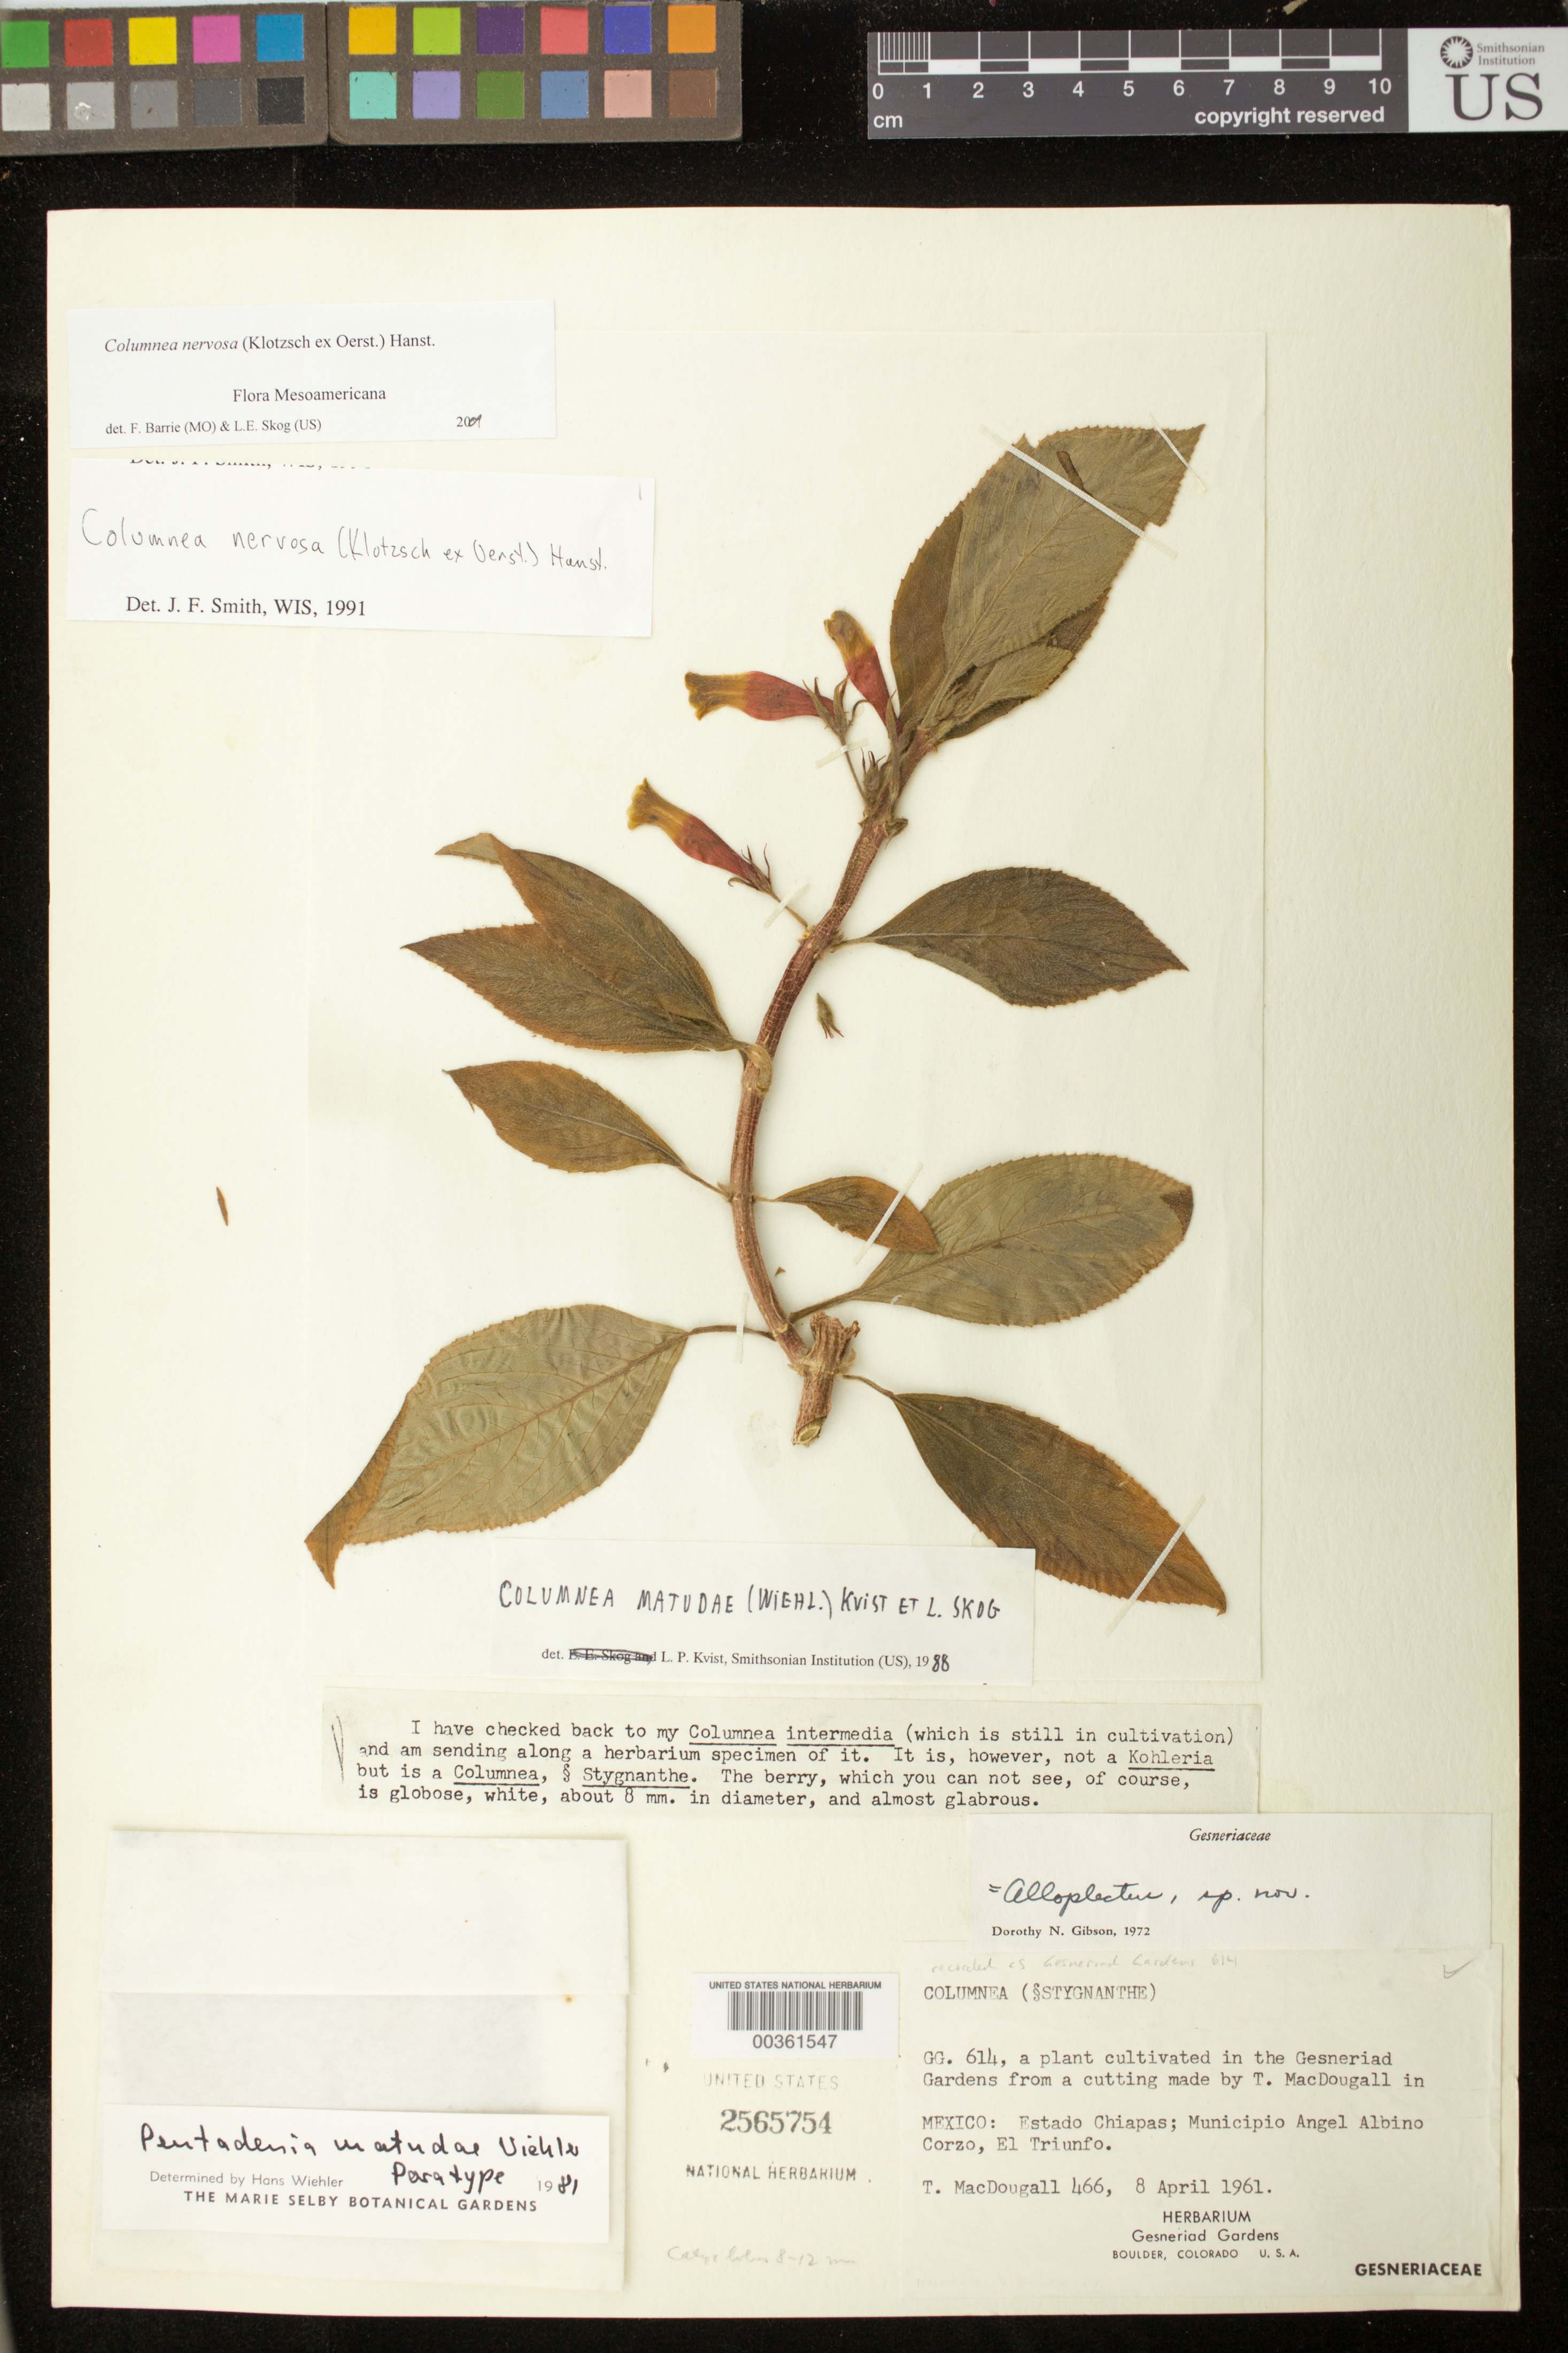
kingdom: Plantae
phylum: Tracheophyta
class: Magnoliopsida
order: Lamiales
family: Gesneriaceae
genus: Columnea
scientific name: Columnea nervosa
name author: (Klotzsch ex Oerst.) Hanst.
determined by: Skog, Laurence E.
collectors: Gesneriad Gardens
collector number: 614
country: Mexico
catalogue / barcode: US 2565754